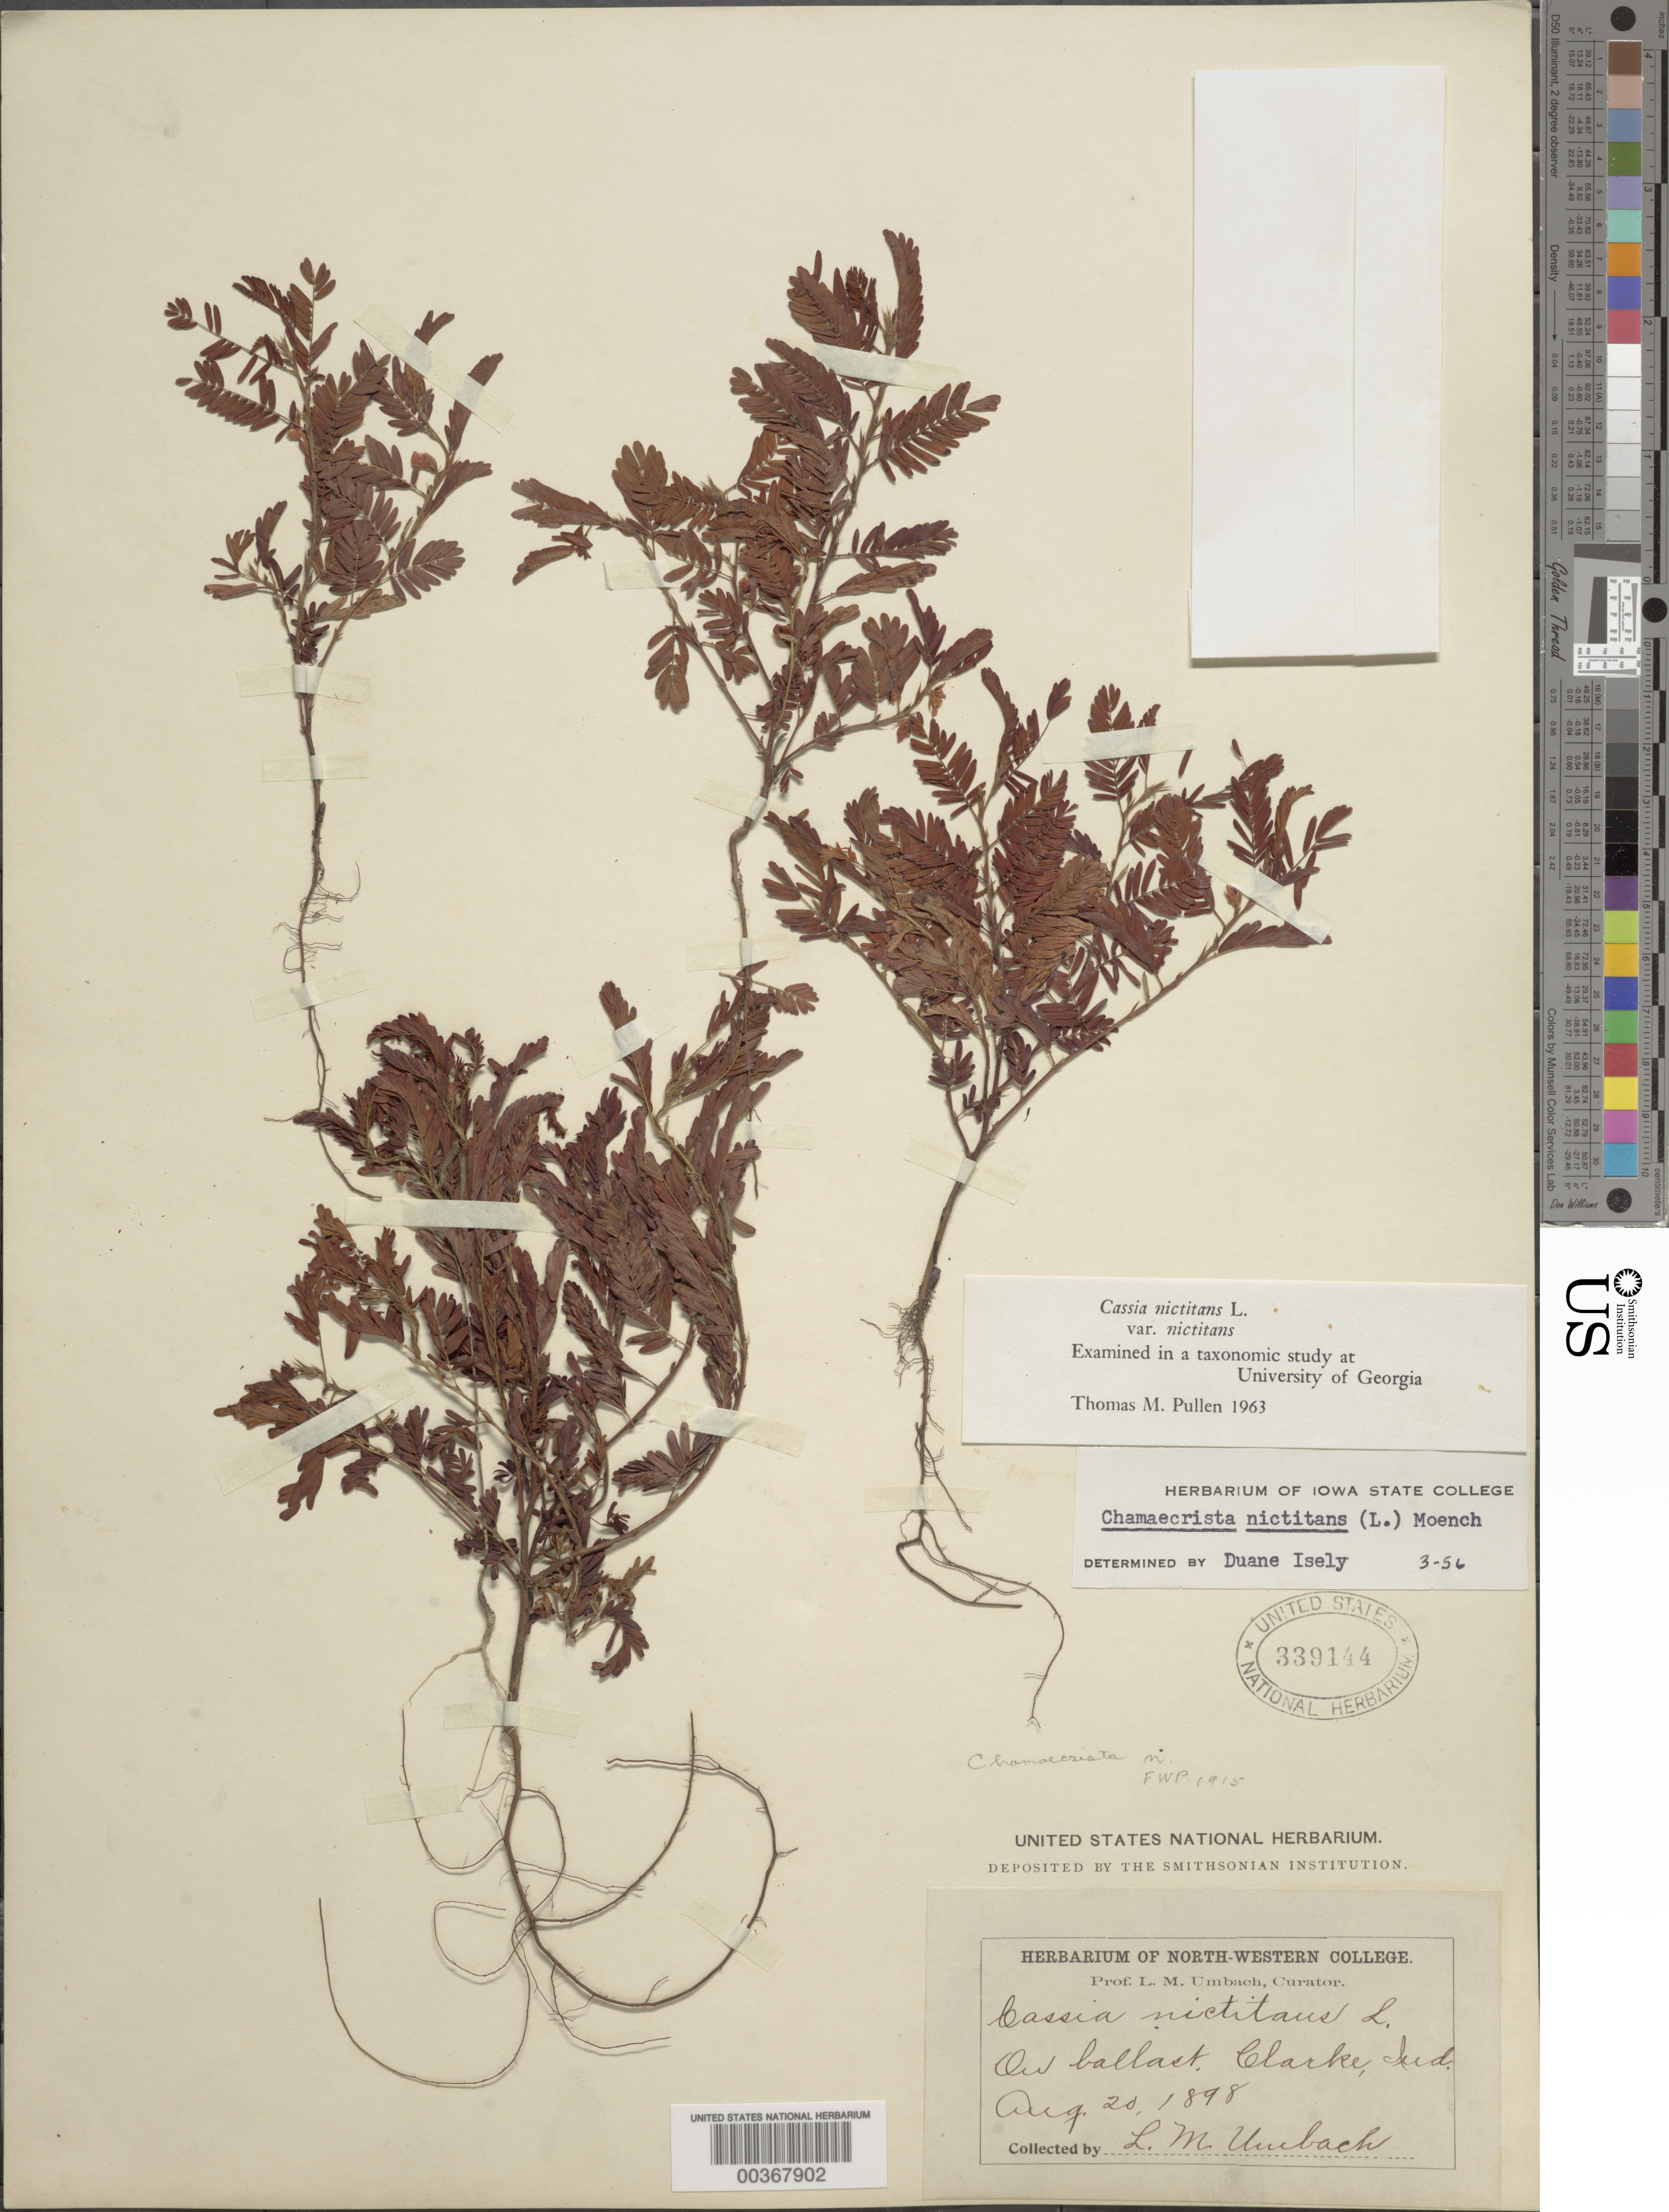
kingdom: Plantae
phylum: Tracheophyta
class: Magnoliopsida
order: Fabales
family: Fabaceae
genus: Chamaecrista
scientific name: Chamaecrista nictitans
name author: (L.) Moench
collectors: L. M. Umbach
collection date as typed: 20 Aug 1898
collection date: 1898-08-20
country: United States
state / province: Indiana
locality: Clarke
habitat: On ballast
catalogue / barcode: US 339144